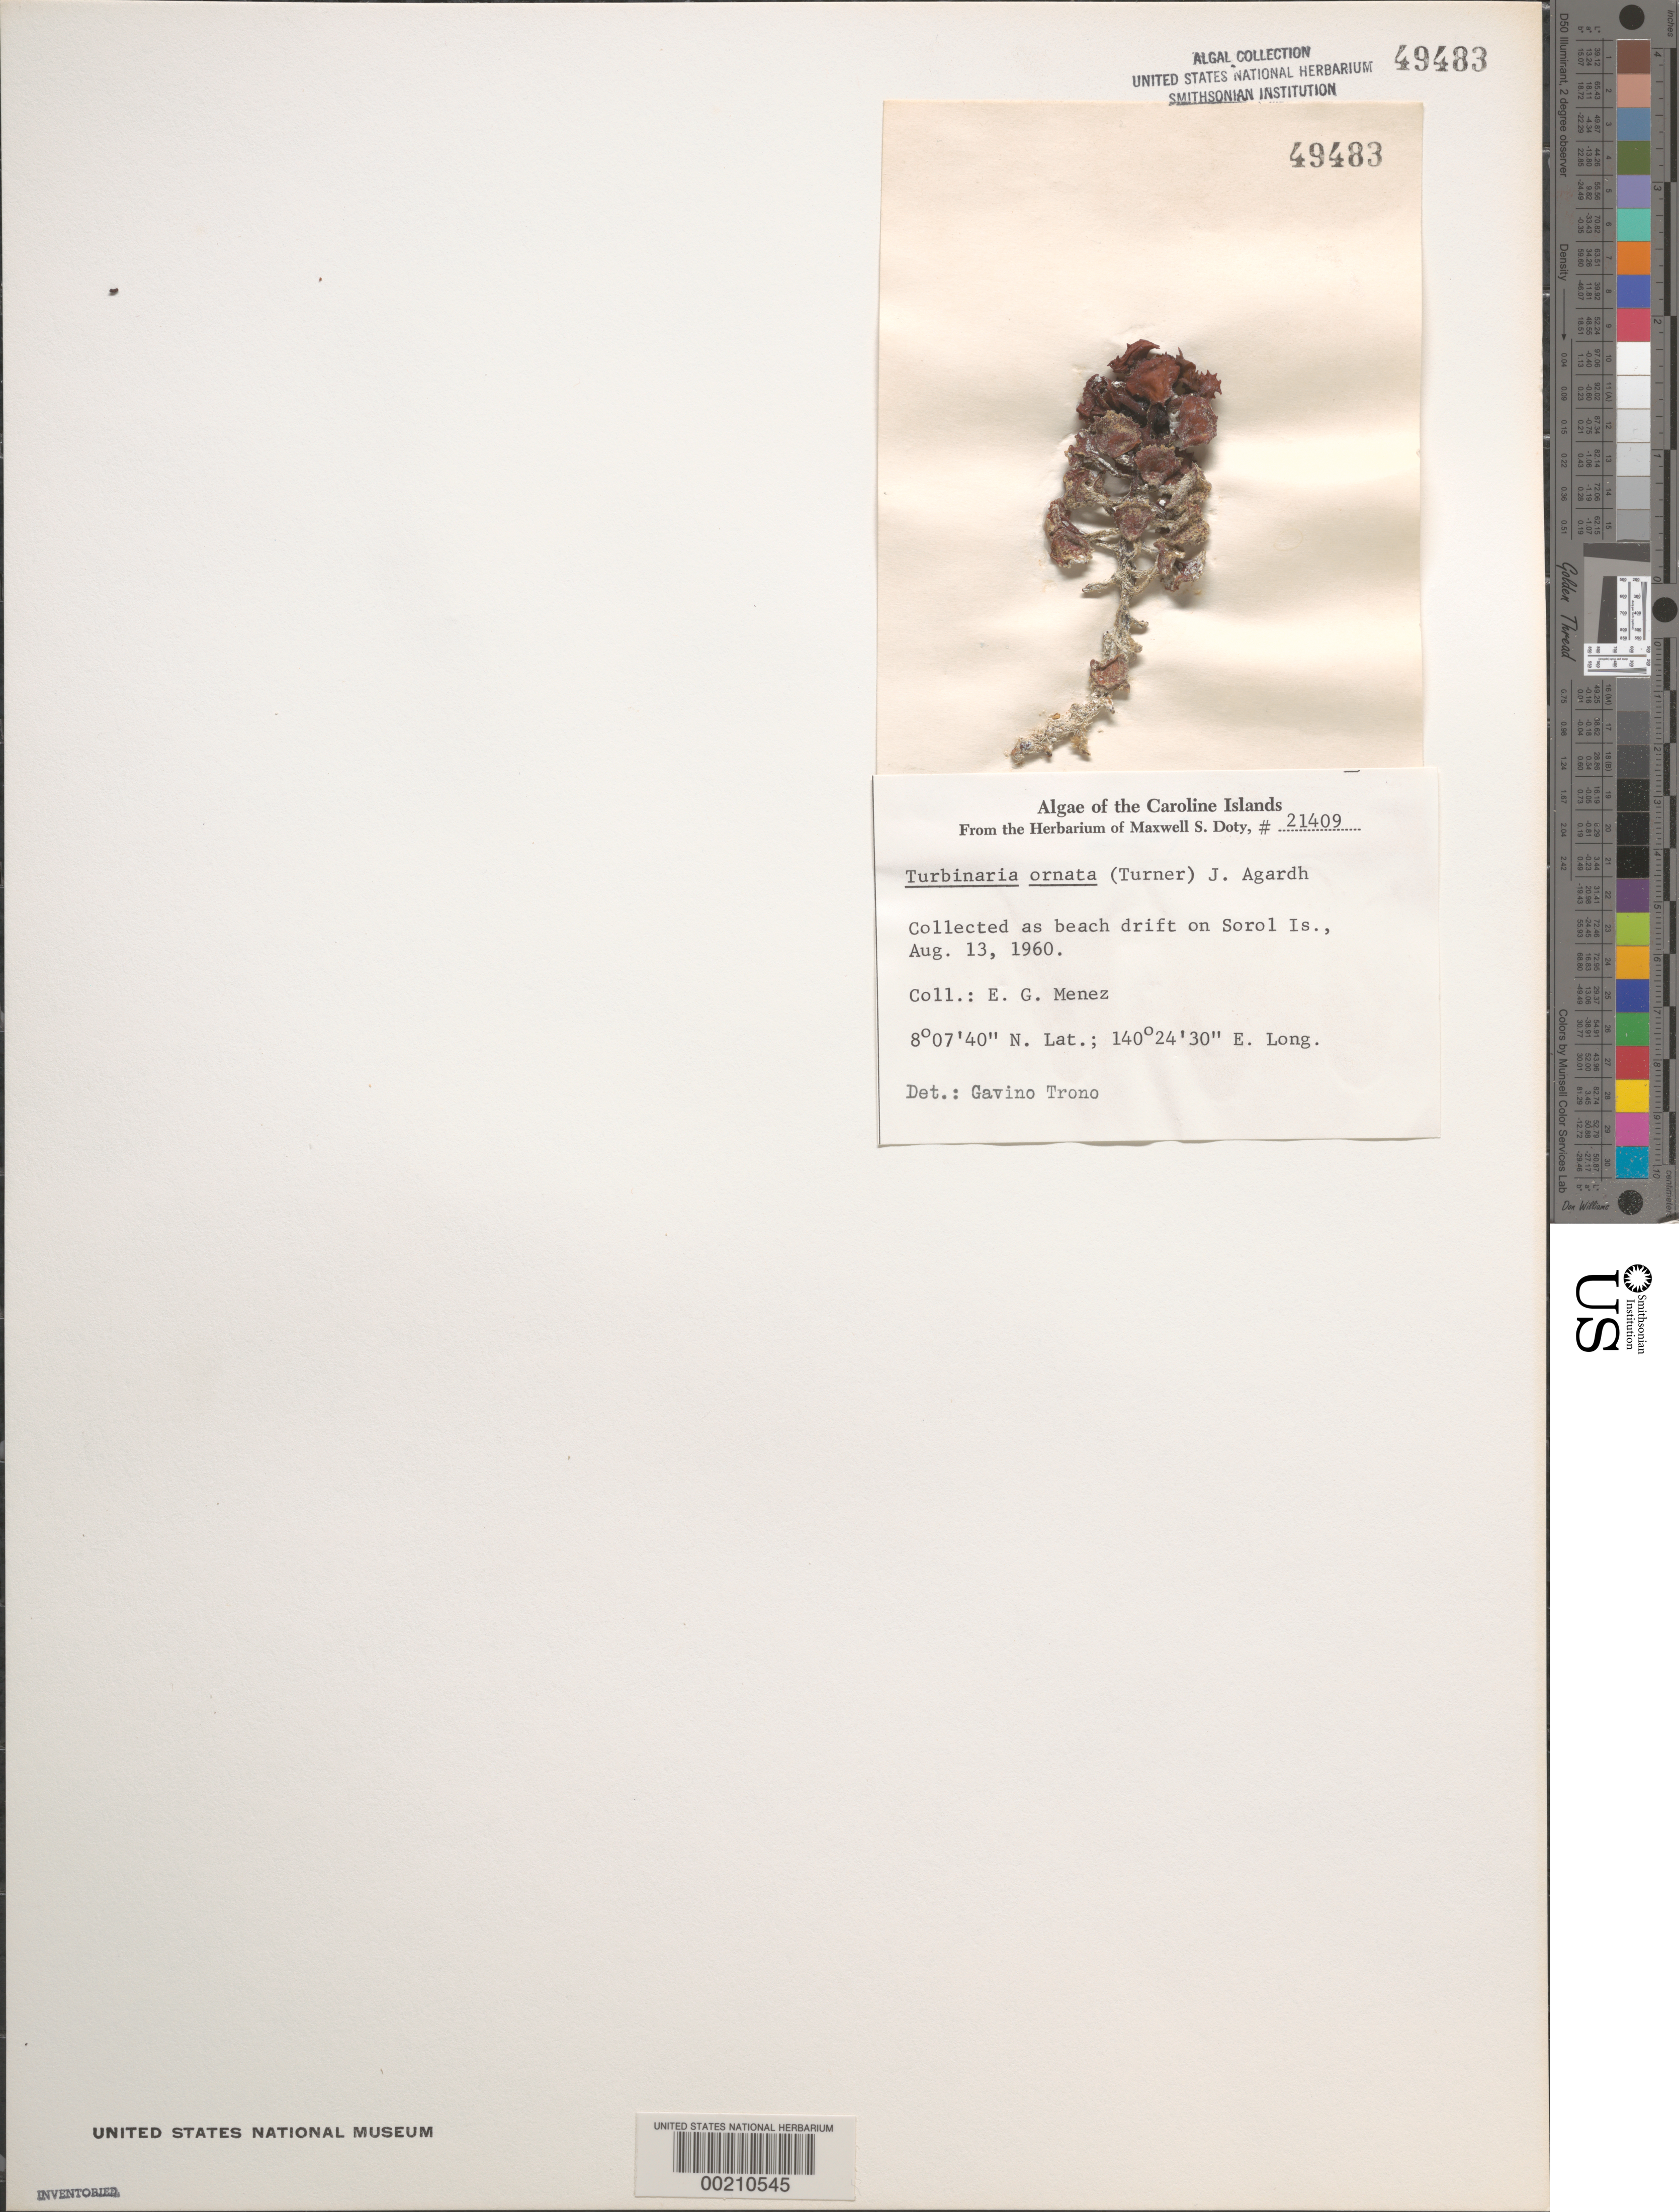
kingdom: Chromista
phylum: Ochrophyta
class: Phaeophyceae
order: Fucales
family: Sargassaceae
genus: Turbinaria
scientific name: Turbinaria ornata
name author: (Turner) J. Agardh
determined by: Trono, Gavino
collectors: Meñez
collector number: MSD 21409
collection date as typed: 13 Aug 1960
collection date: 1960-08-13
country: Micronesia, Federated States of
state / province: Yap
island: Sorol Atoll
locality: Sorel Islet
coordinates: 8 07' 40" N, 140 24' 30" E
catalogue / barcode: US 49483